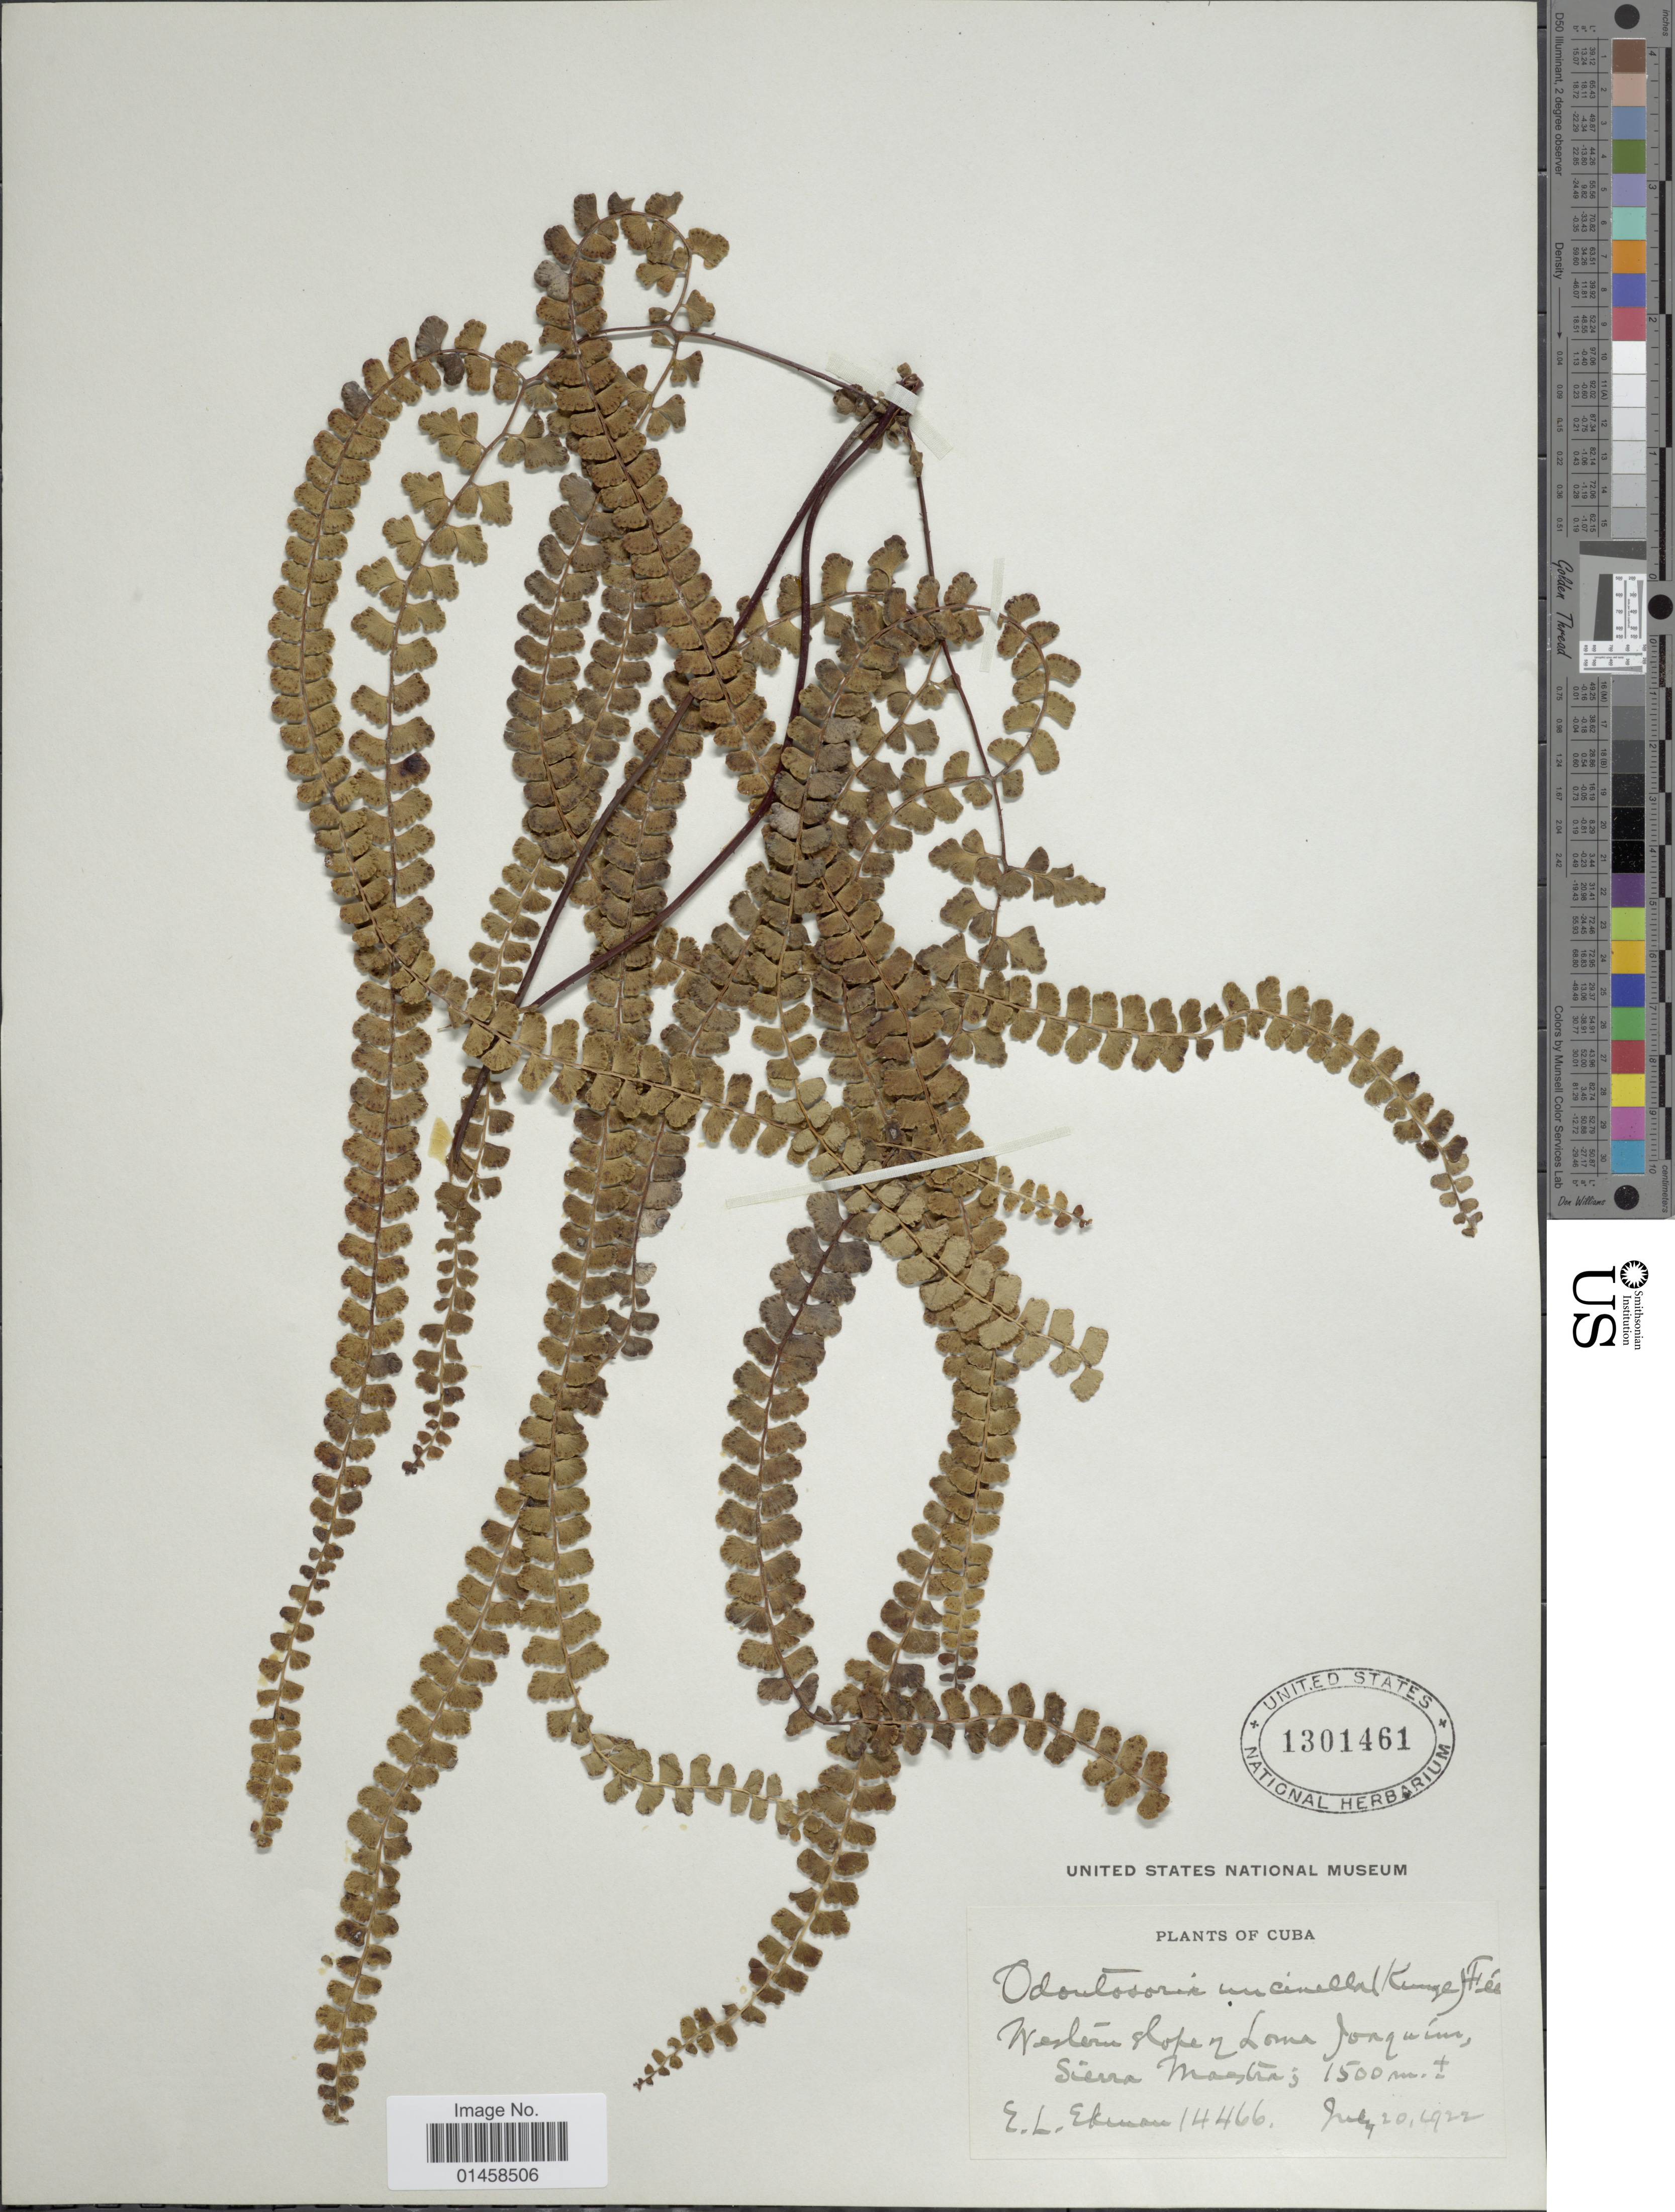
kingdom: Plantae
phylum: Tracheophyta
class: Polypodiopsida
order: Polypodiales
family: Lindsaeaceae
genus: Odontosoria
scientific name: Odontosoria scandens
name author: (Desv.) C. Chr.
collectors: E. L. Ekman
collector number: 14466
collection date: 1922-07-20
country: Cuba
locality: Western slopes of Loma Joaquín, Sierra Maestra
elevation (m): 1500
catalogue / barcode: US 1301461